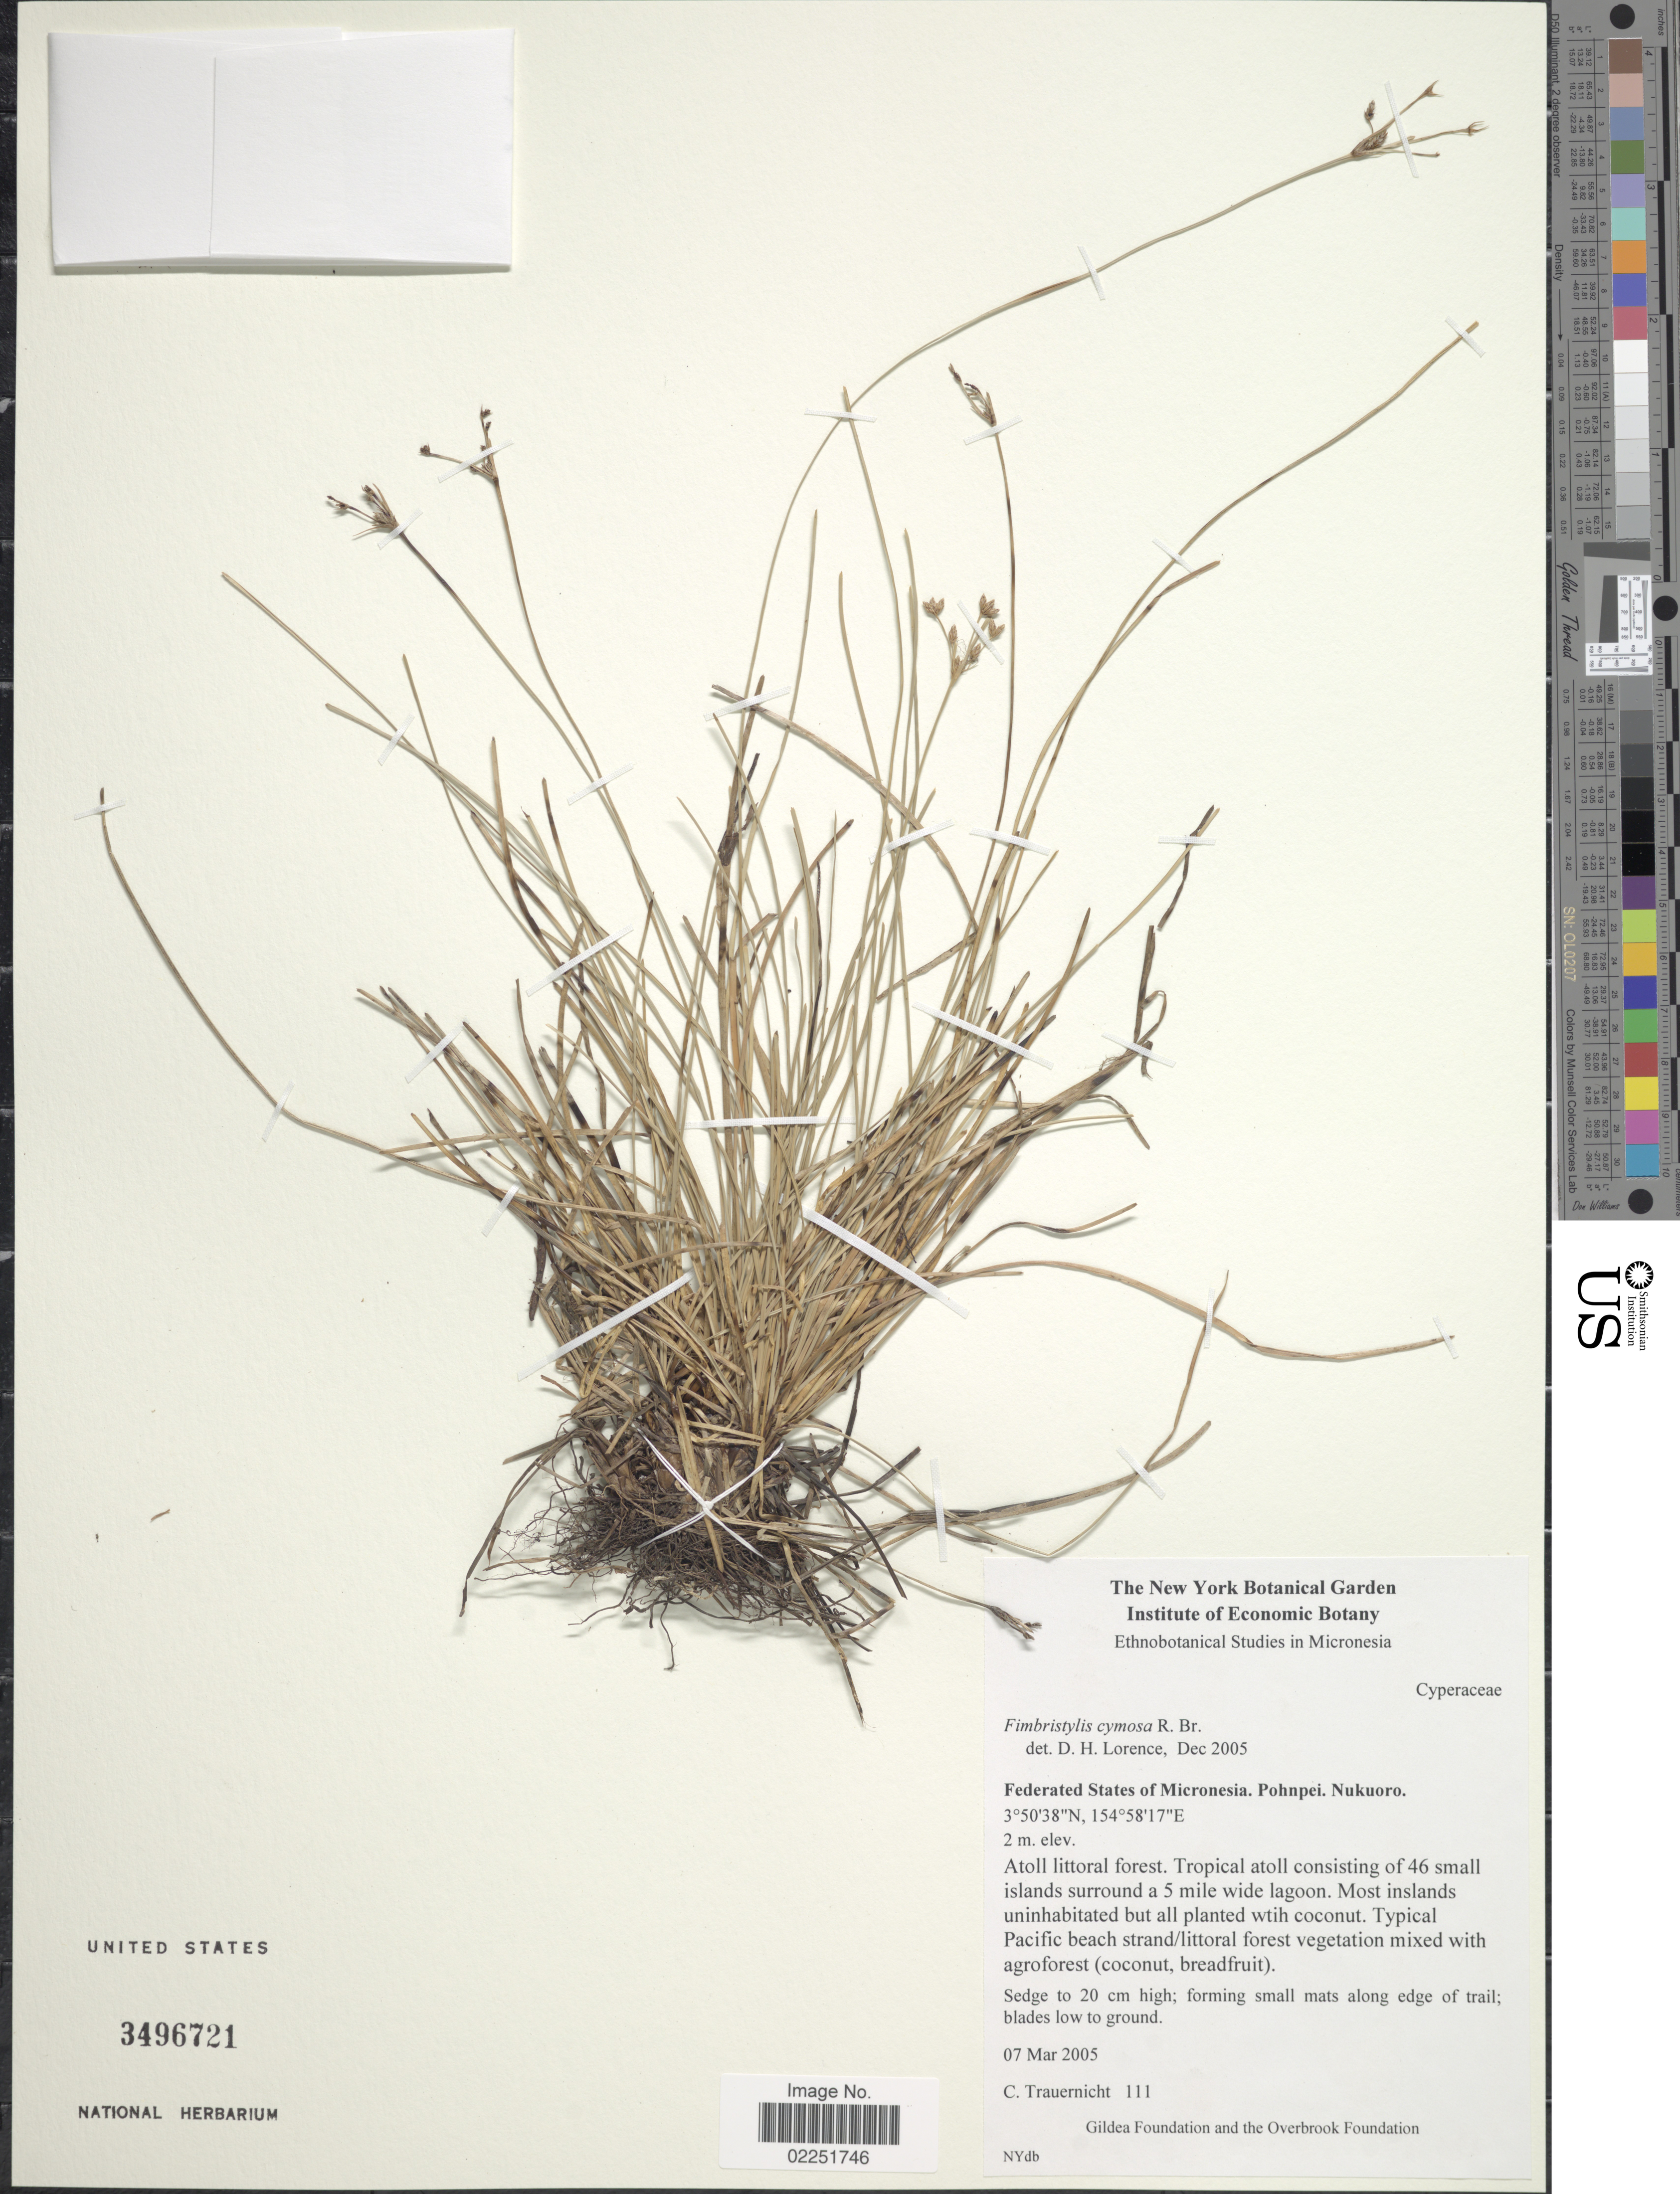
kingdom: Plantae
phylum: Tracheophyta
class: Liliopsida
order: Poales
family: Cyperaceae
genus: Fimbristylis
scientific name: Fimbristylis cymosa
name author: R. Br.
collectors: C. Trauernicht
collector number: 111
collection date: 2005-03-07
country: Micronesia, Federated States of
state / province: Pohnpei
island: Nukuoro Atoll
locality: Nukuoro. Atoll littoral forest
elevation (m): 2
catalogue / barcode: US 3496721